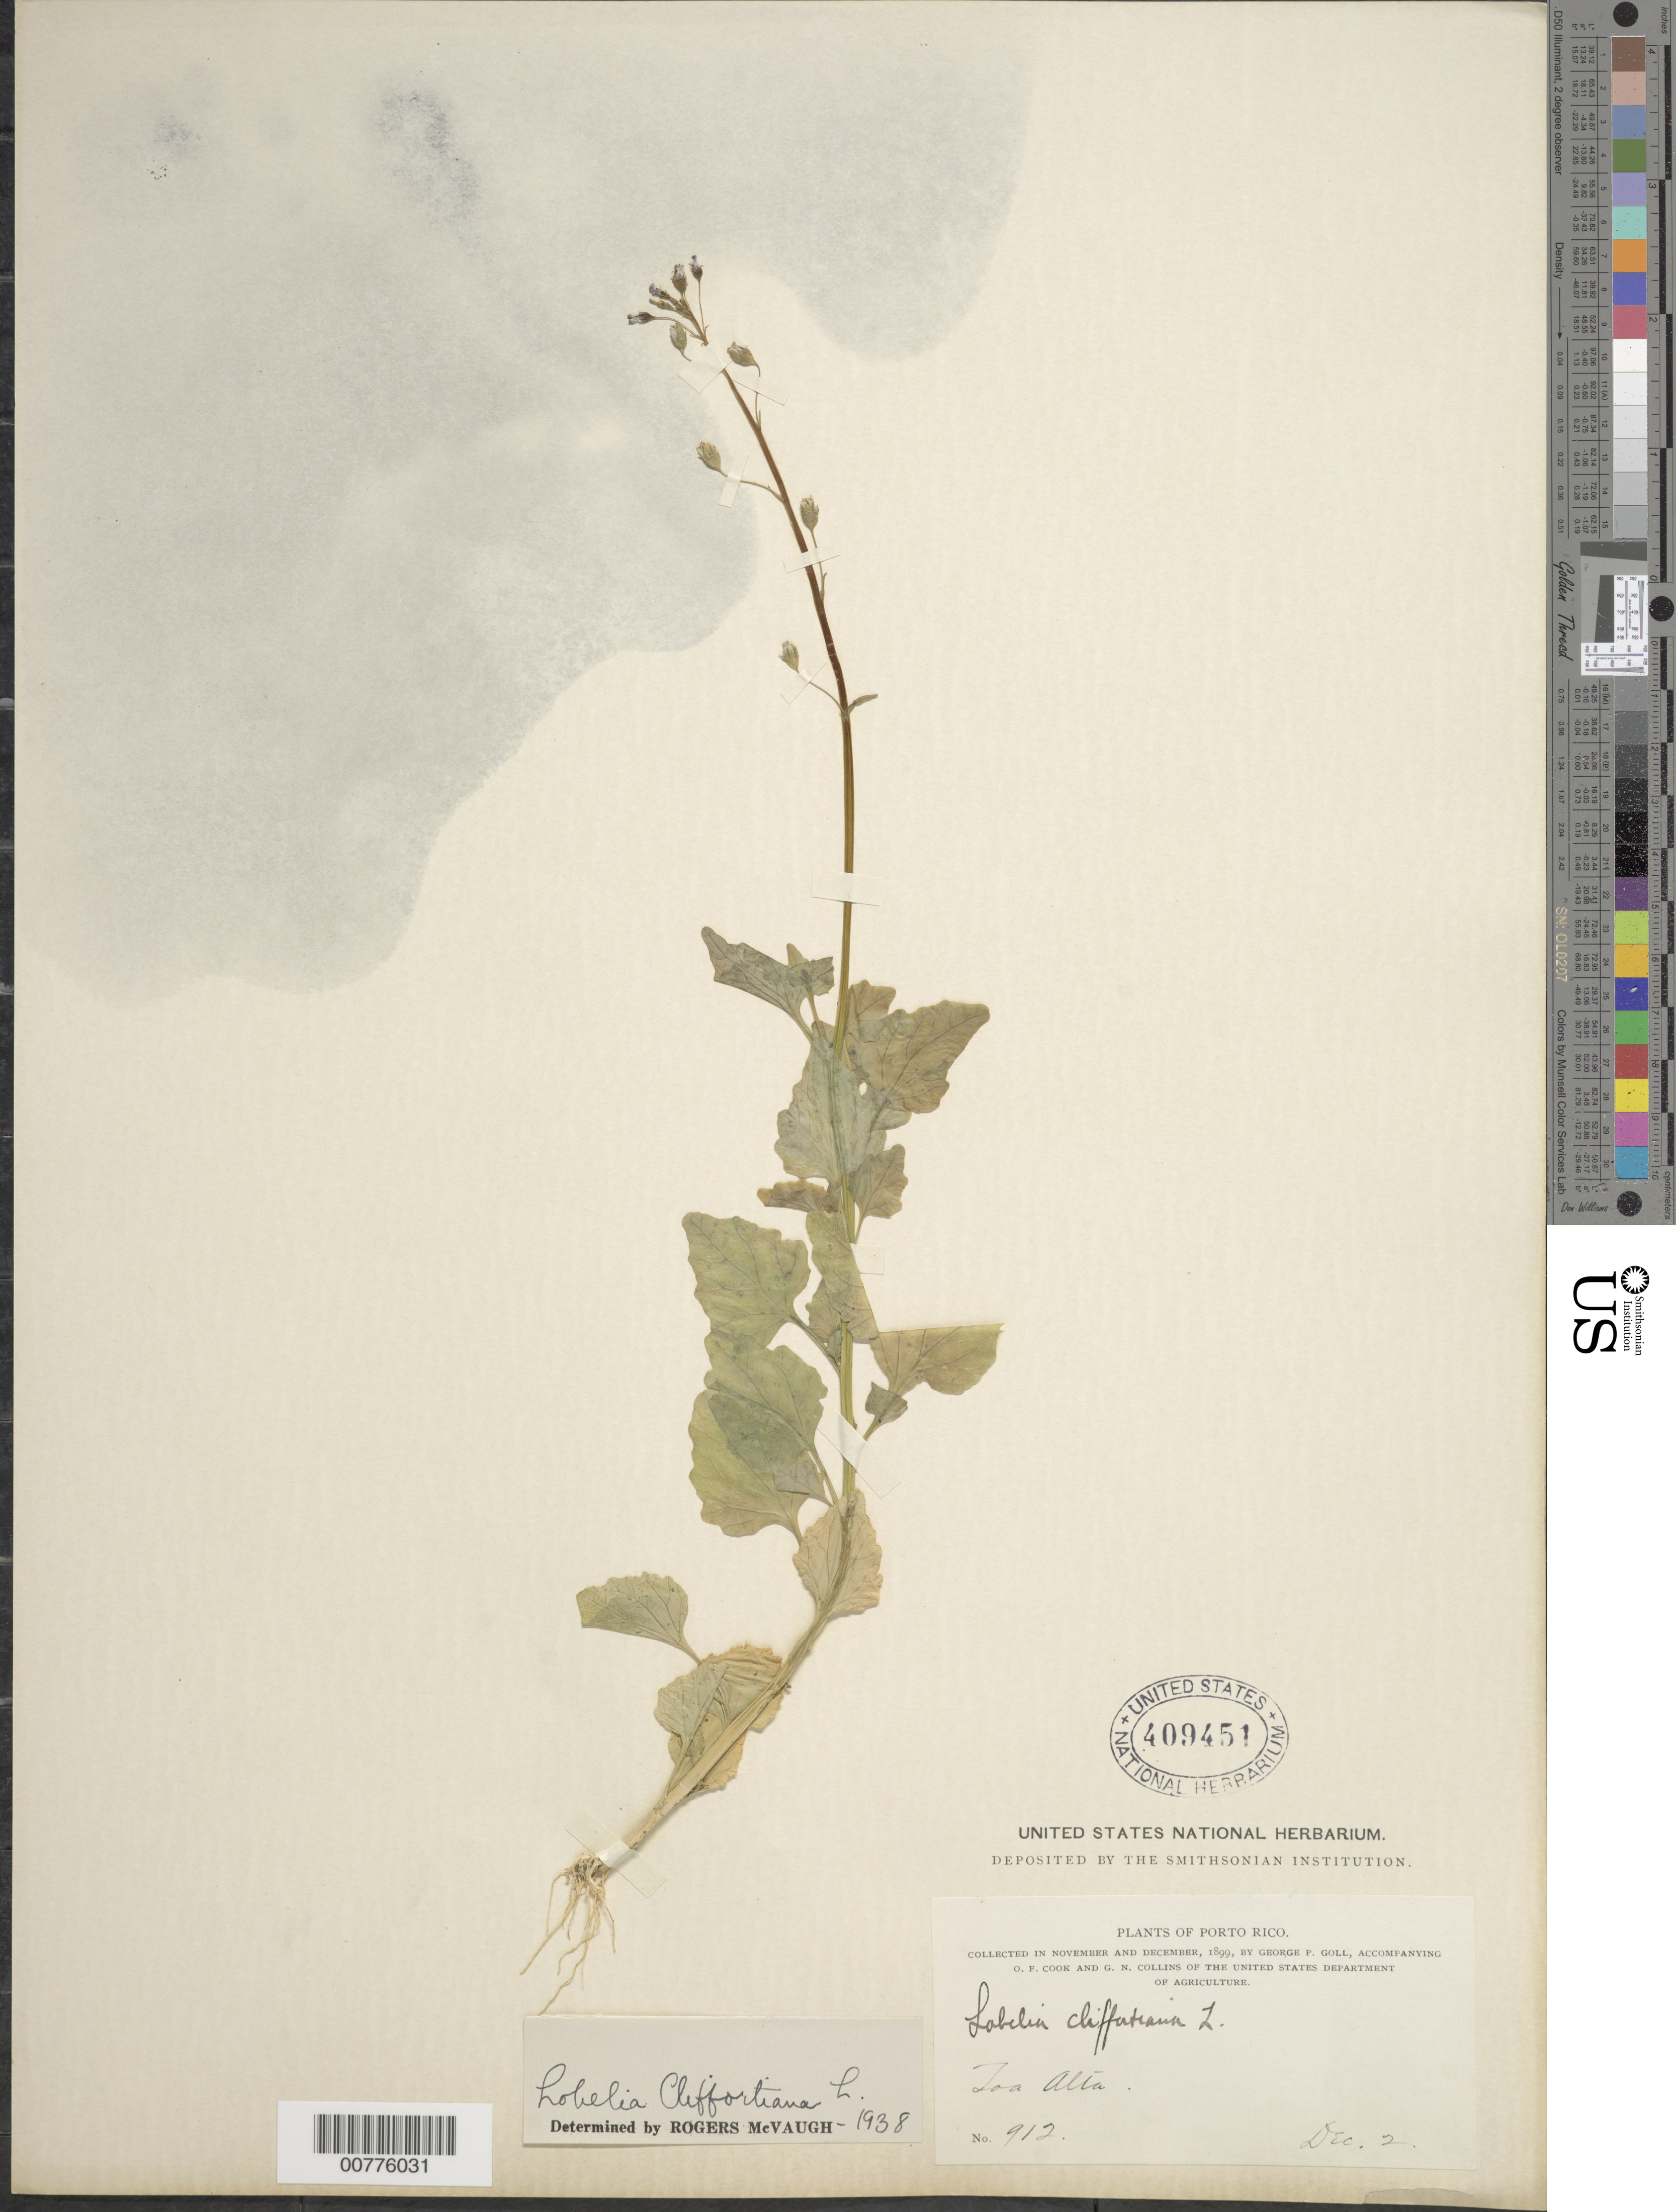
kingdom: Plantae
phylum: Tracheophyta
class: Magnoliopsida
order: Asterales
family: Campanulaceae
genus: Lobelia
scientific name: Lobelia cliffortiana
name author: L.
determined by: McVaugh, R.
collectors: G. Goll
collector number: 912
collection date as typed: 02 Dec 1899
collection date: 1899-12-02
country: Puerto Rico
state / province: Toa Alta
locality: Toa Alta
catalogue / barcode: US 409451